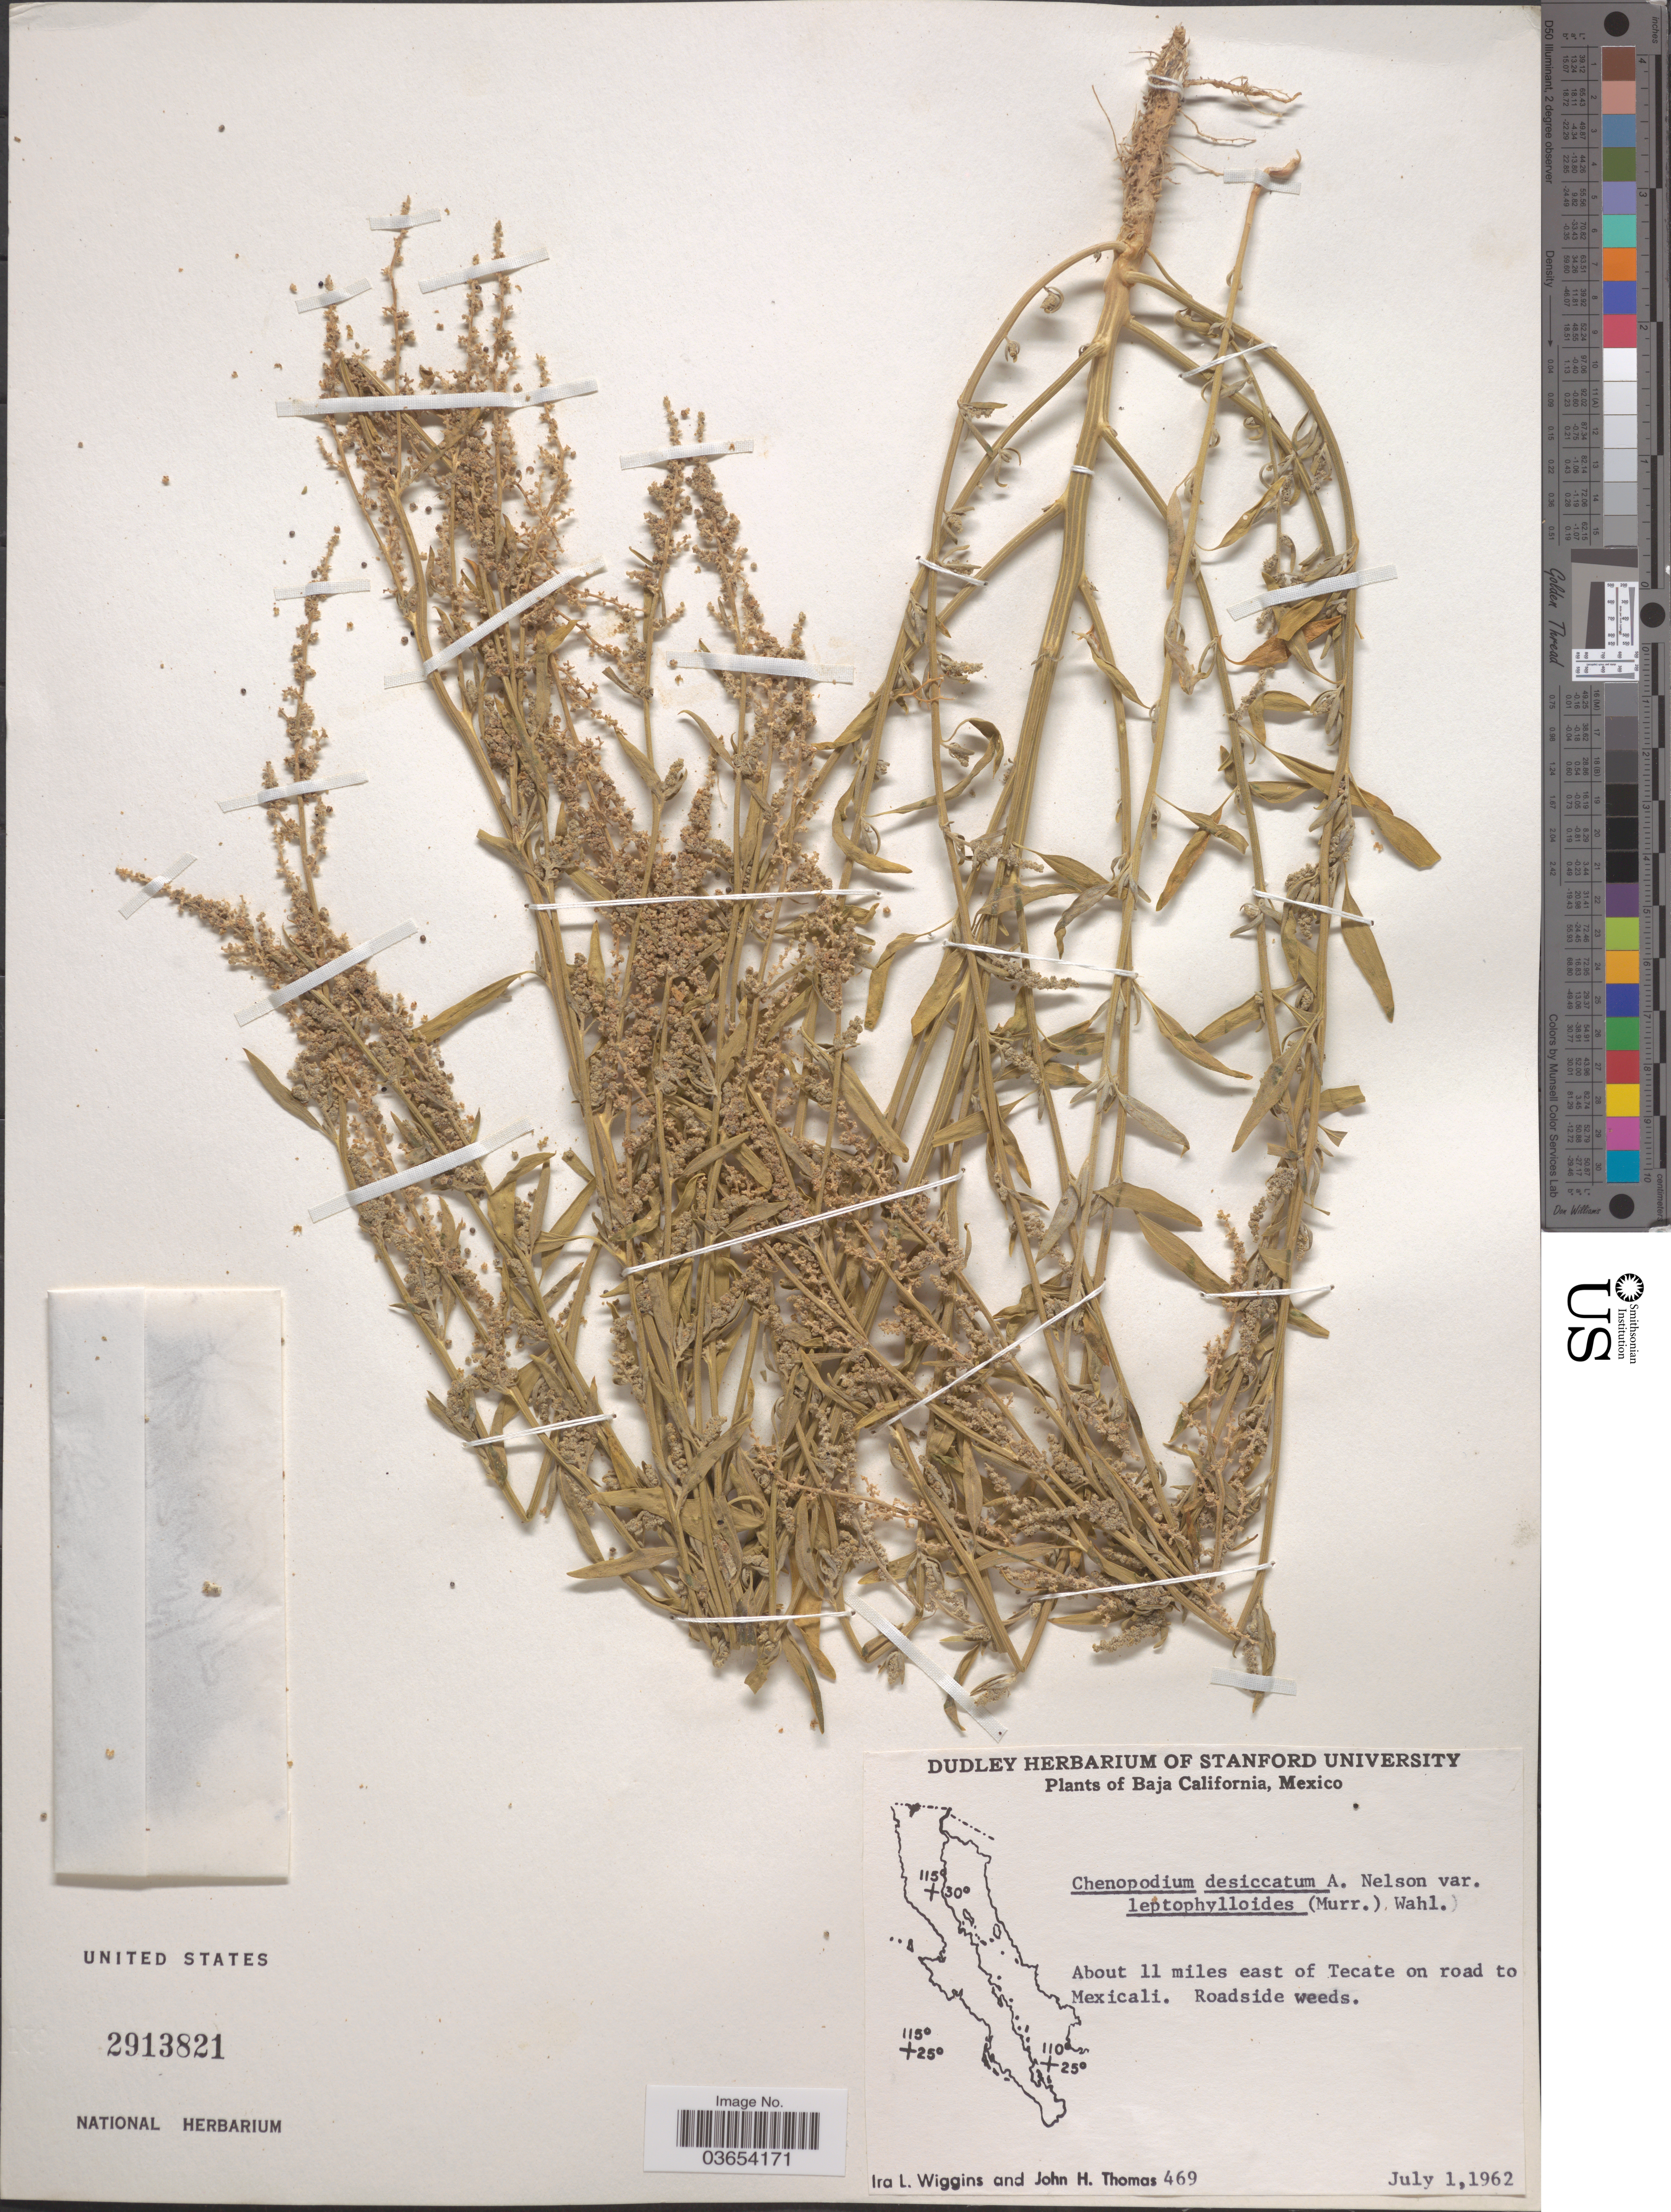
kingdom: Plantae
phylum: Tracheophyta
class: Magnoliopsida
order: Caryophyllales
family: Amaranthaceae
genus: Chenopodium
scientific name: Chenopodium dissectum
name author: Standl.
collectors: I. L. Wiggins & J. H. Thomas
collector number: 469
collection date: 1962-07-01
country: Mexico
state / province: Baja California Norte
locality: About 11 miles east of Tecate on road to Mexicali.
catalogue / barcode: US 2913821